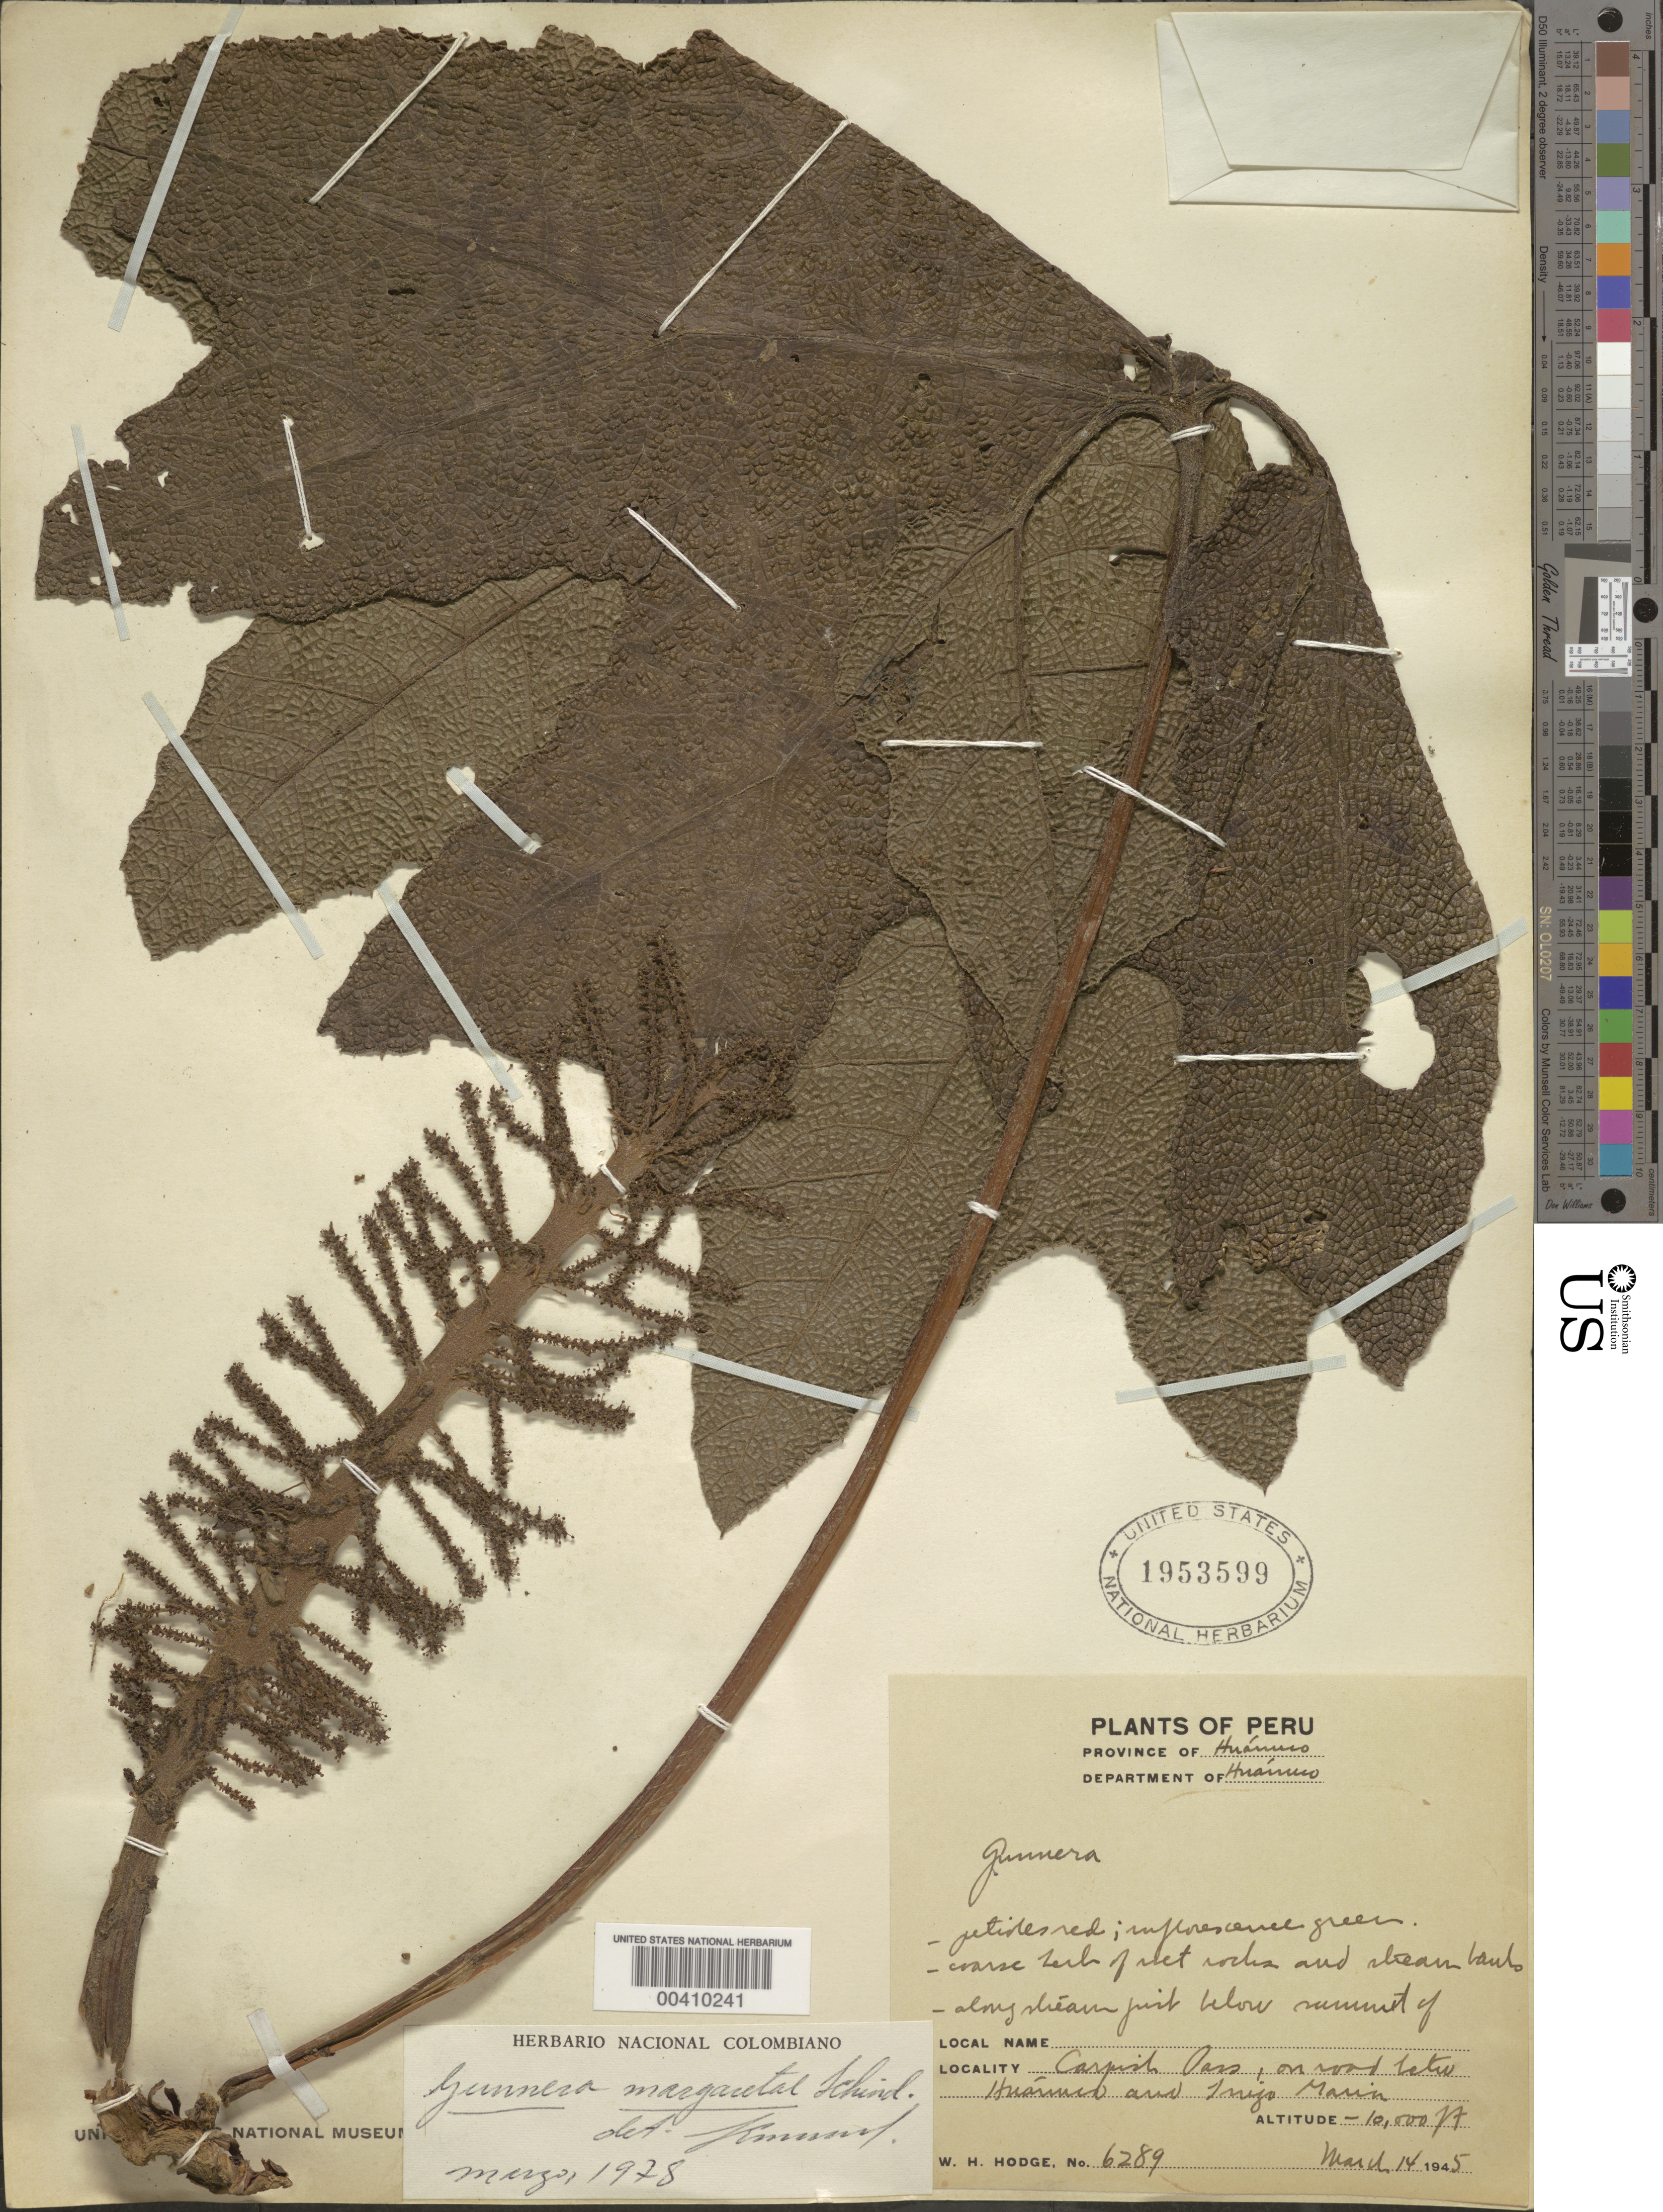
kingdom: Plantae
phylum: Tracheophyta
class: Magnoliopsida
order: Gunnerales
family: Gunneraceae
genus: Gunnera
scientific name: Gunnera margaretae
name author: Schindl.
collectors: W. Hodge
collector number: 6289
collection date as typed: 14 Mar 1945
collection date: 1945-03-14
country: Peru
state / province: Huánuco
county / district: Huánuco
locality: Carpish Pass, on road between Huánuco and Tingo María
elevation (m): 3048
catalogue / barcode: US 1953599